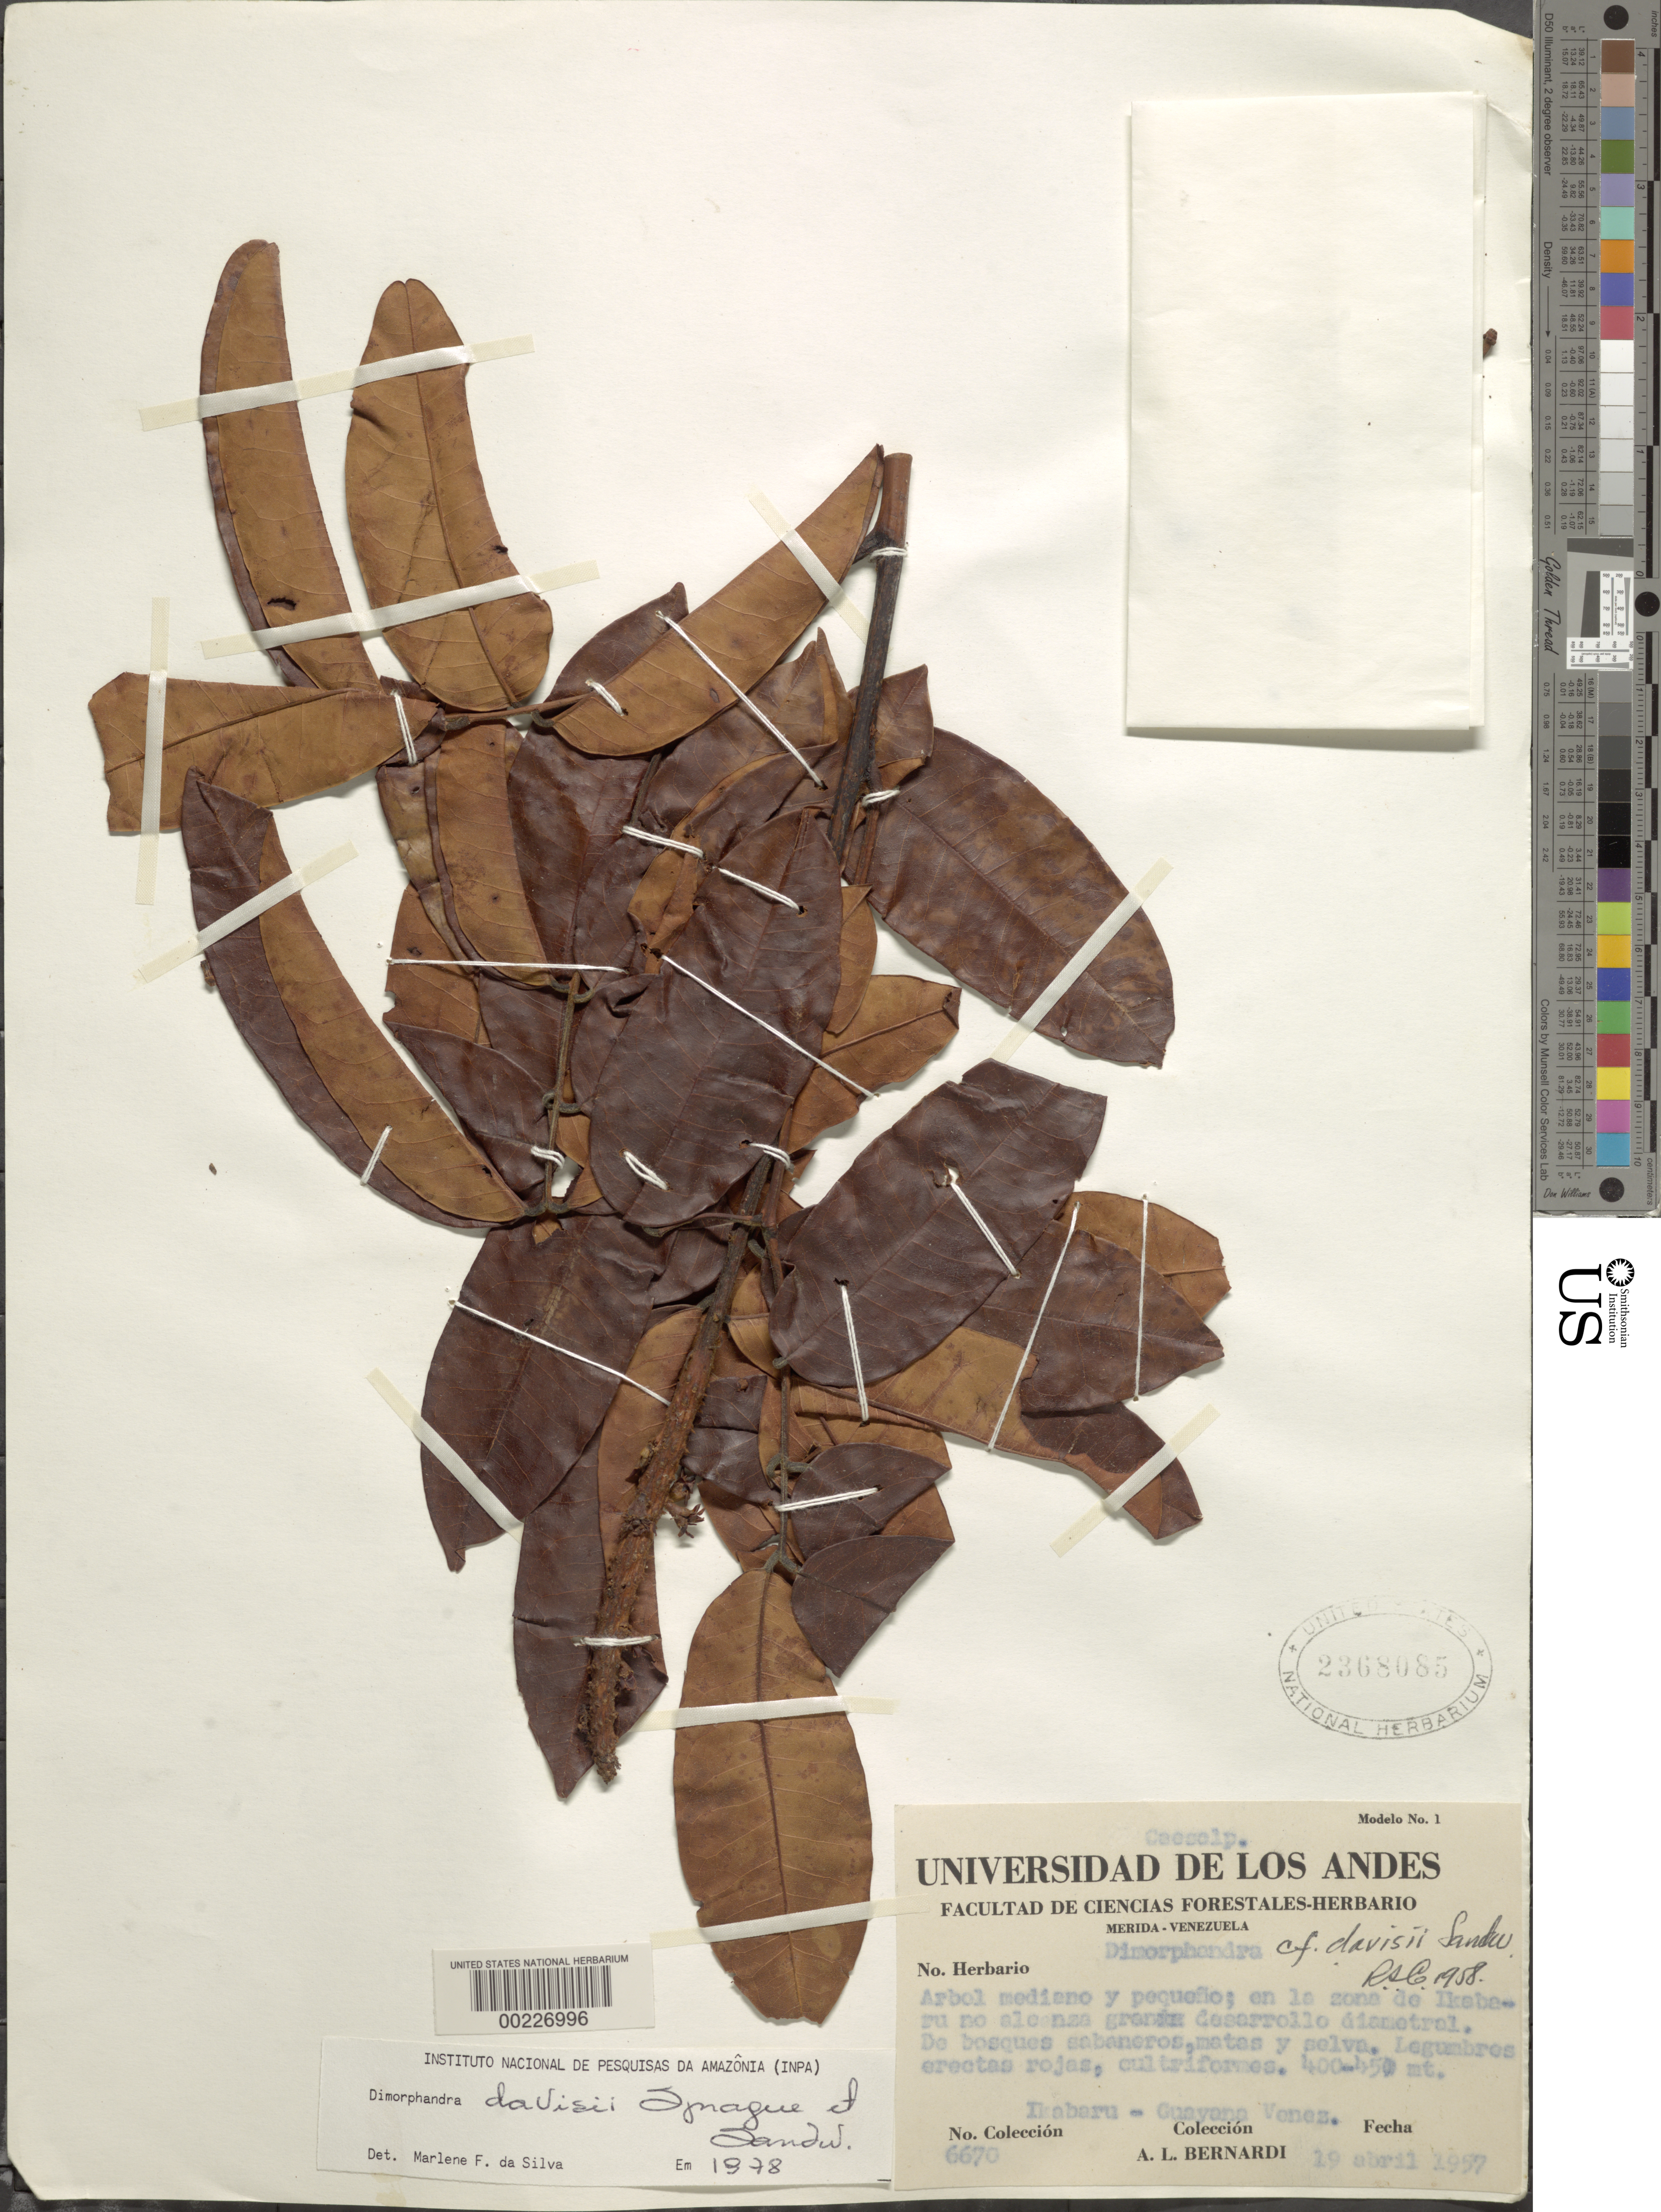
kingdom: Plantae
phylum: Tracheophyta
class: Magnoliopsida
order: Fabales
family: Fabaceae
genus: Dimorphandra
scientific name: Dimorphandra davisii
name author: Sprague & Sandwith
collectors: A. L. Bernardi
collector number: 6670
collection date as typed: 19 Apr 1957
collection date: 1957-04-19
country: Venezuela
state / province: Bolivar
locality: Ikarabu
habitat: Wooded savannas, plants and jungles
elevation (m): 400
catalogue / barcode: US 2368085